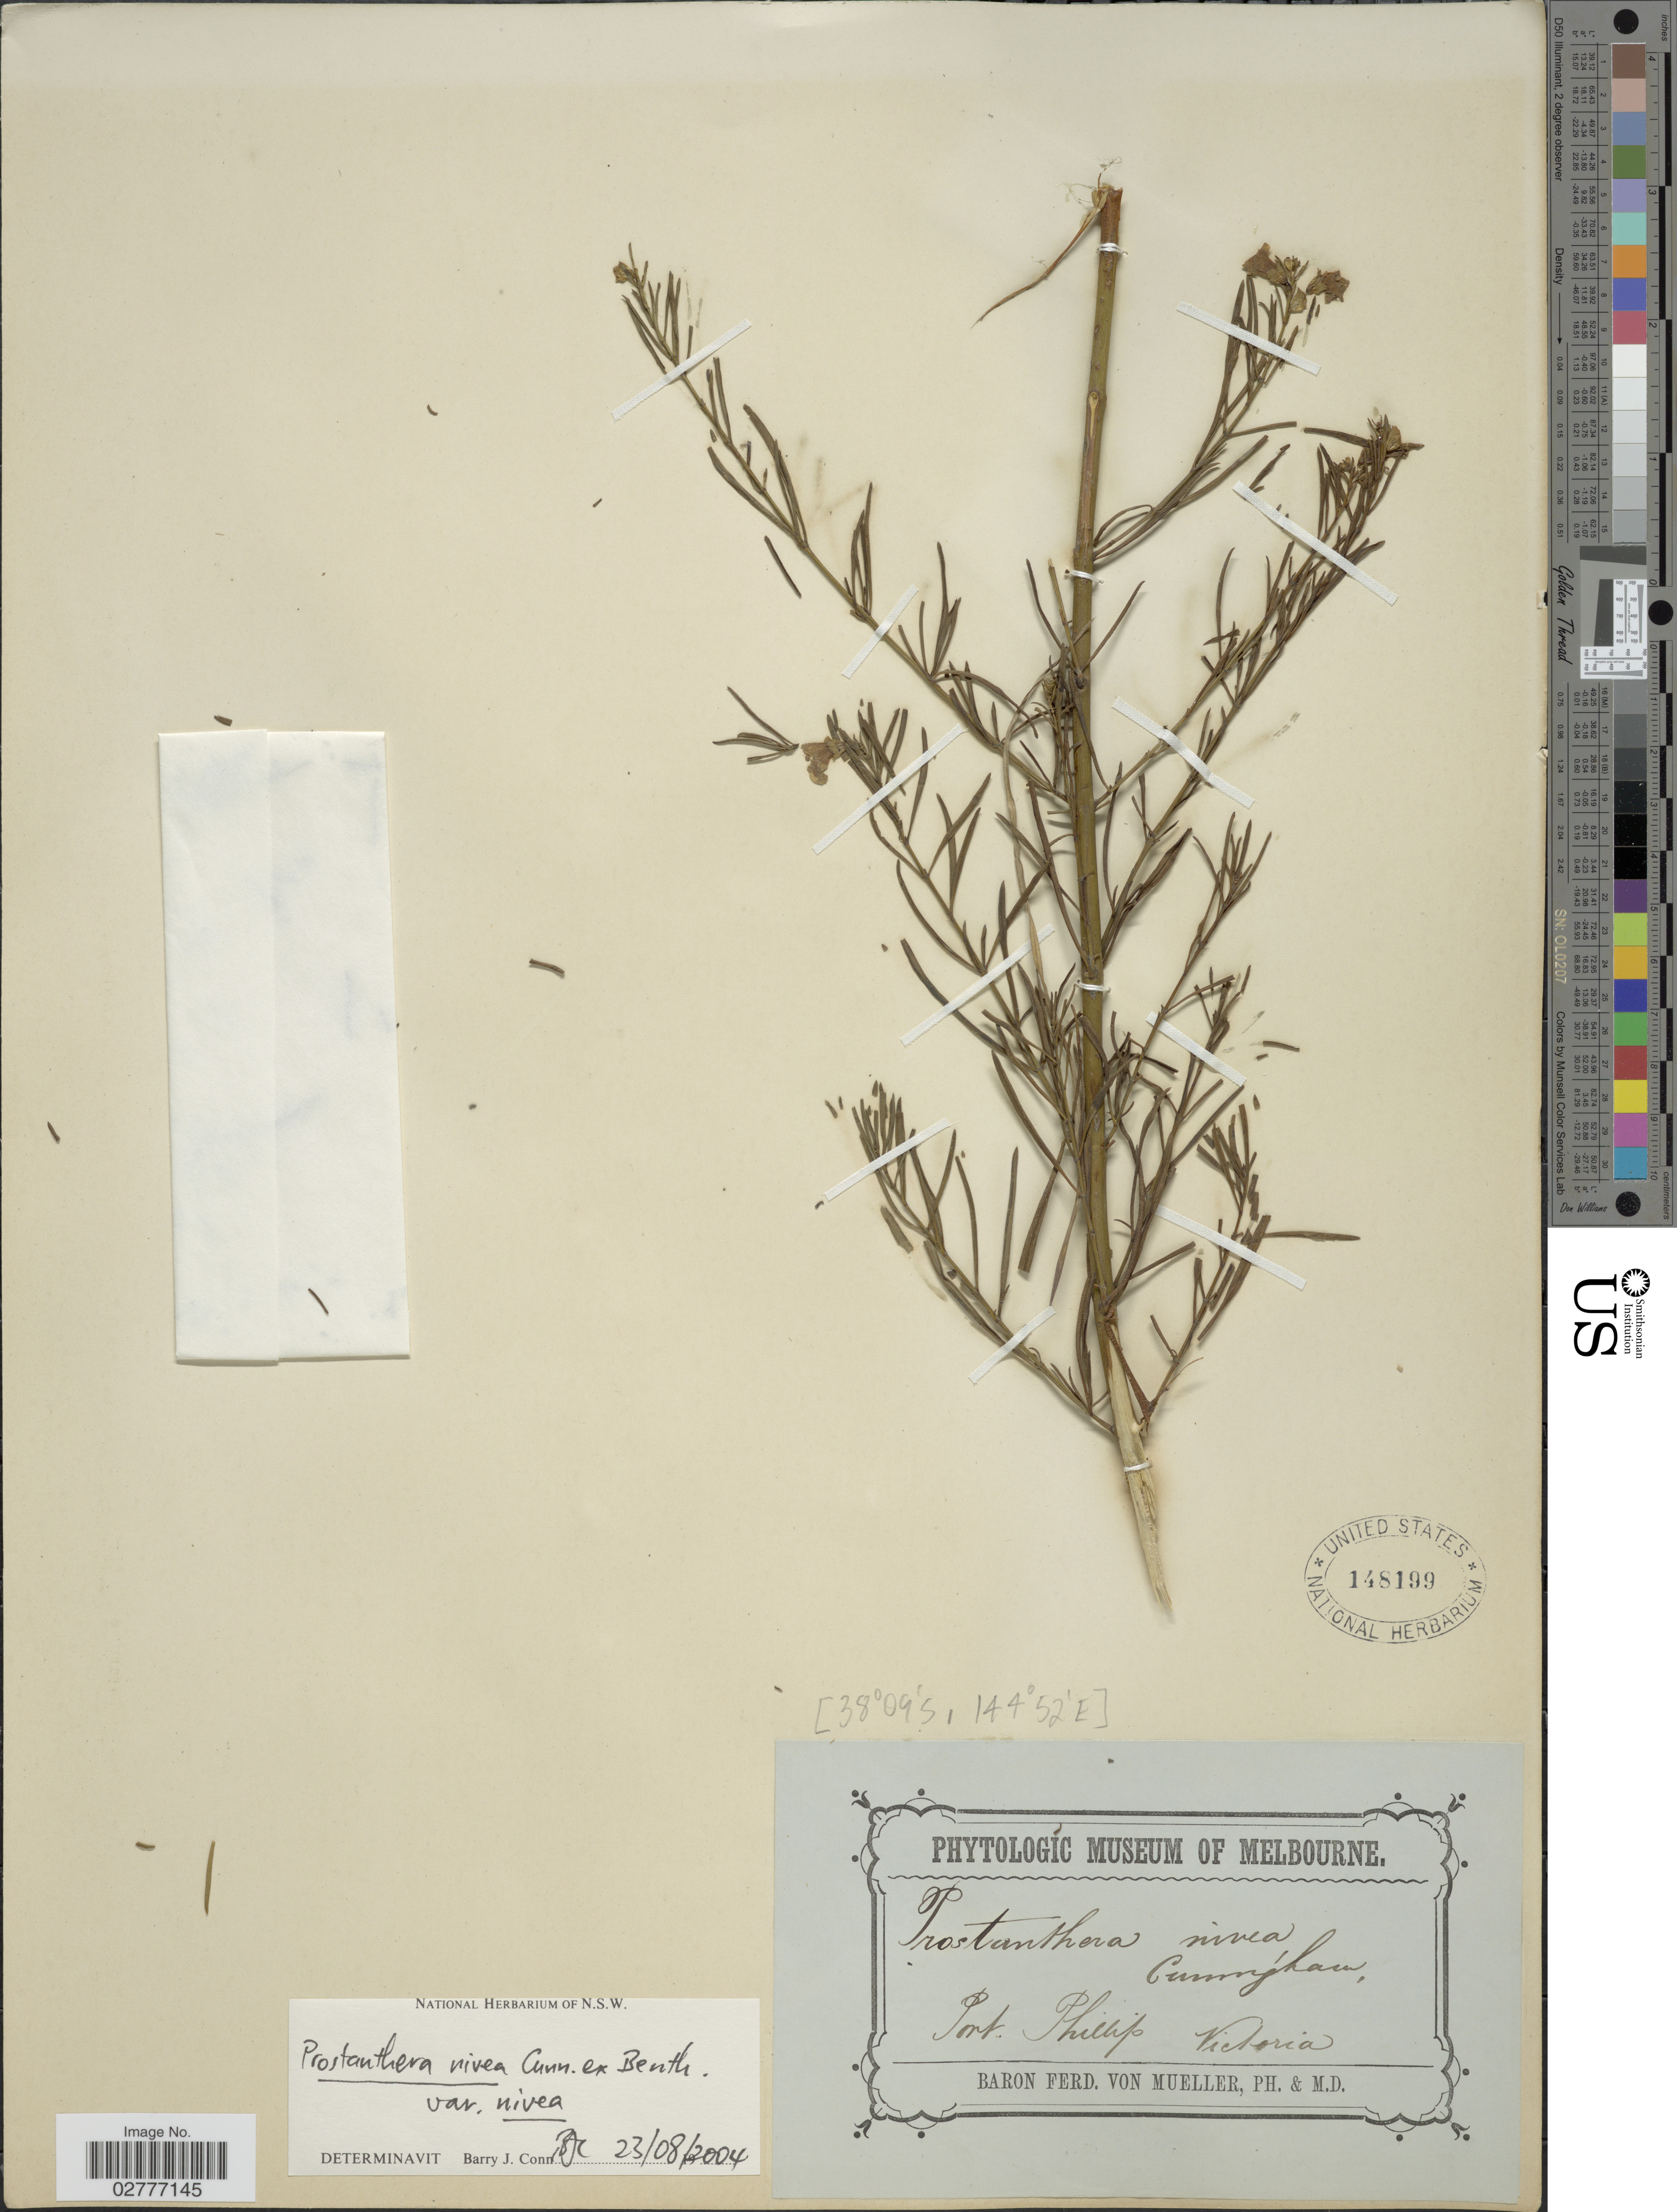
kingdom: Plantae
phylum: Tracheophyta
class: Magnoliopsida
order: Lamiales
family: Lamiaceae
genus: Prostanthera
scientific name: Prostanthera nivea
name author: A. Cunn. ex Benth.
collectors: F. Mueller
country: Australia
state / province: Victoria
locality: Port Phillip, Victoria.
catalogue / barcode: US 148199